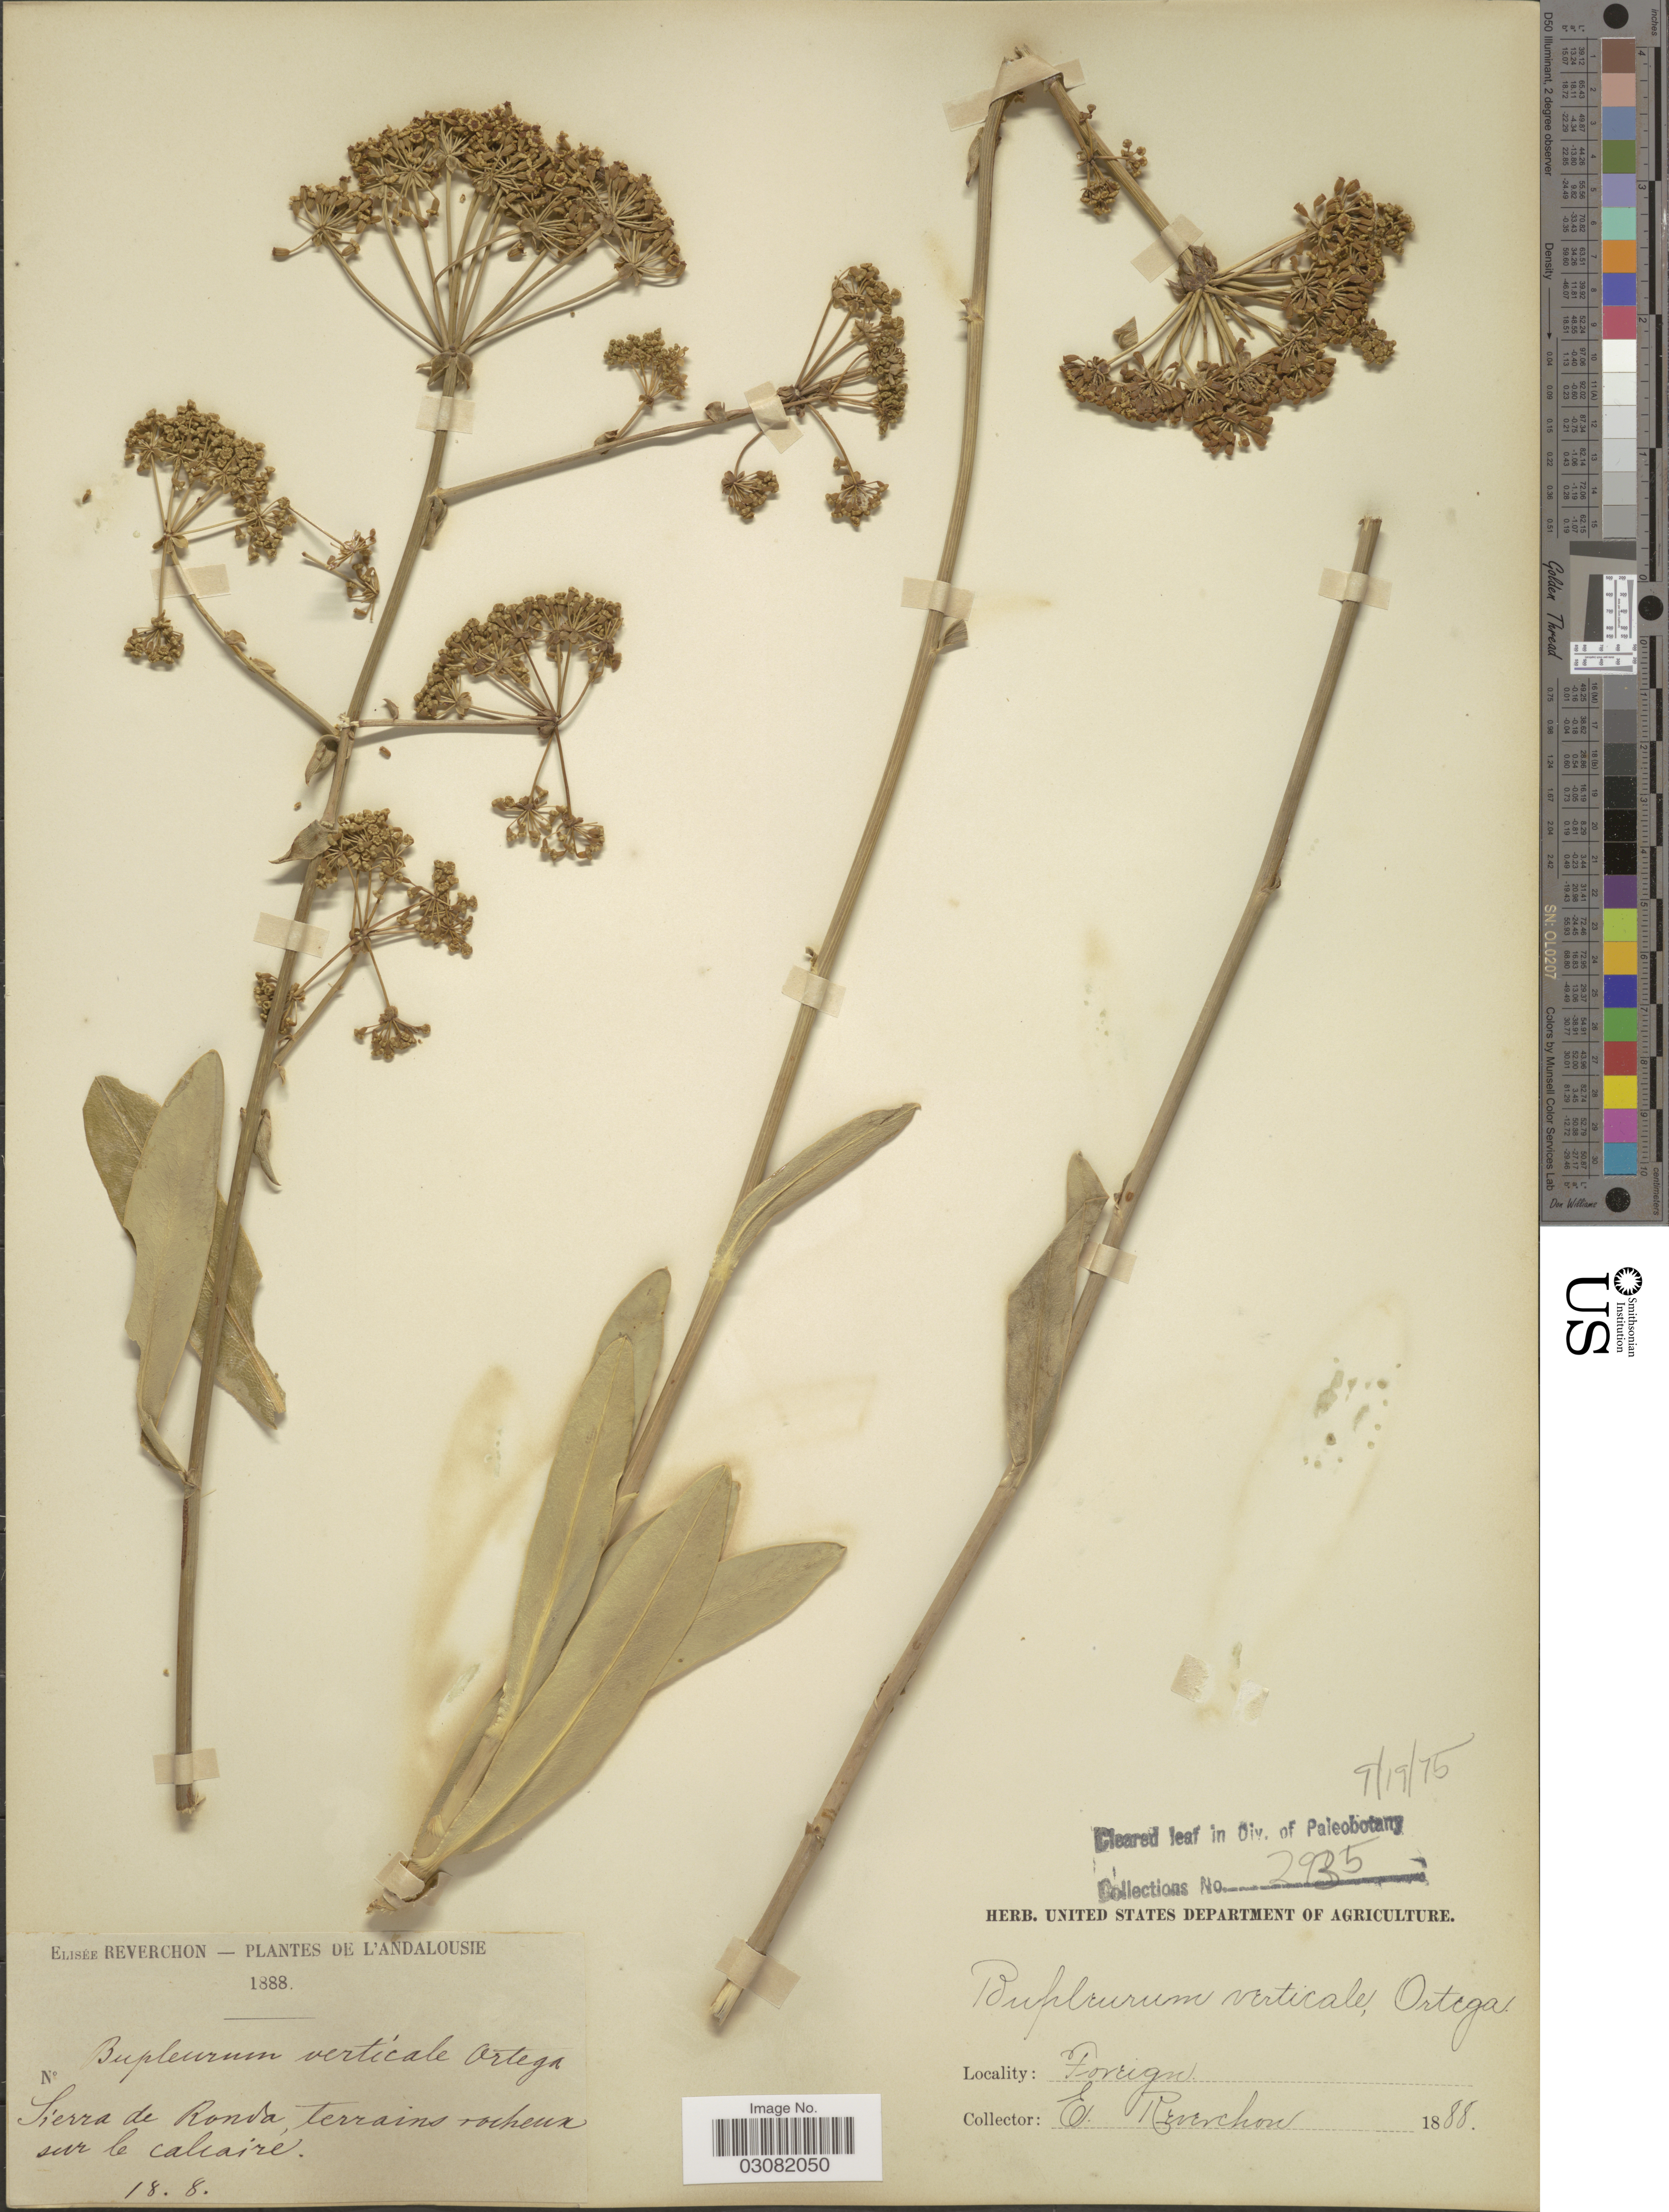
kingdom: Plantae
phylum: Tracheophyta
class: Magnoliopsida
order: Apiales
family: Apiaceae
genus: Bupleurum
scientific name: Bupleurum verticale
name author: Ortega ex DC.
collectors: E. Reverchon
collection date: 1888-08-18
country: Spain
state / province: Andalucía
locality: L'Andalousie. Foreign. Sierra de Ronda, terrains rocheux sur le calcaire.